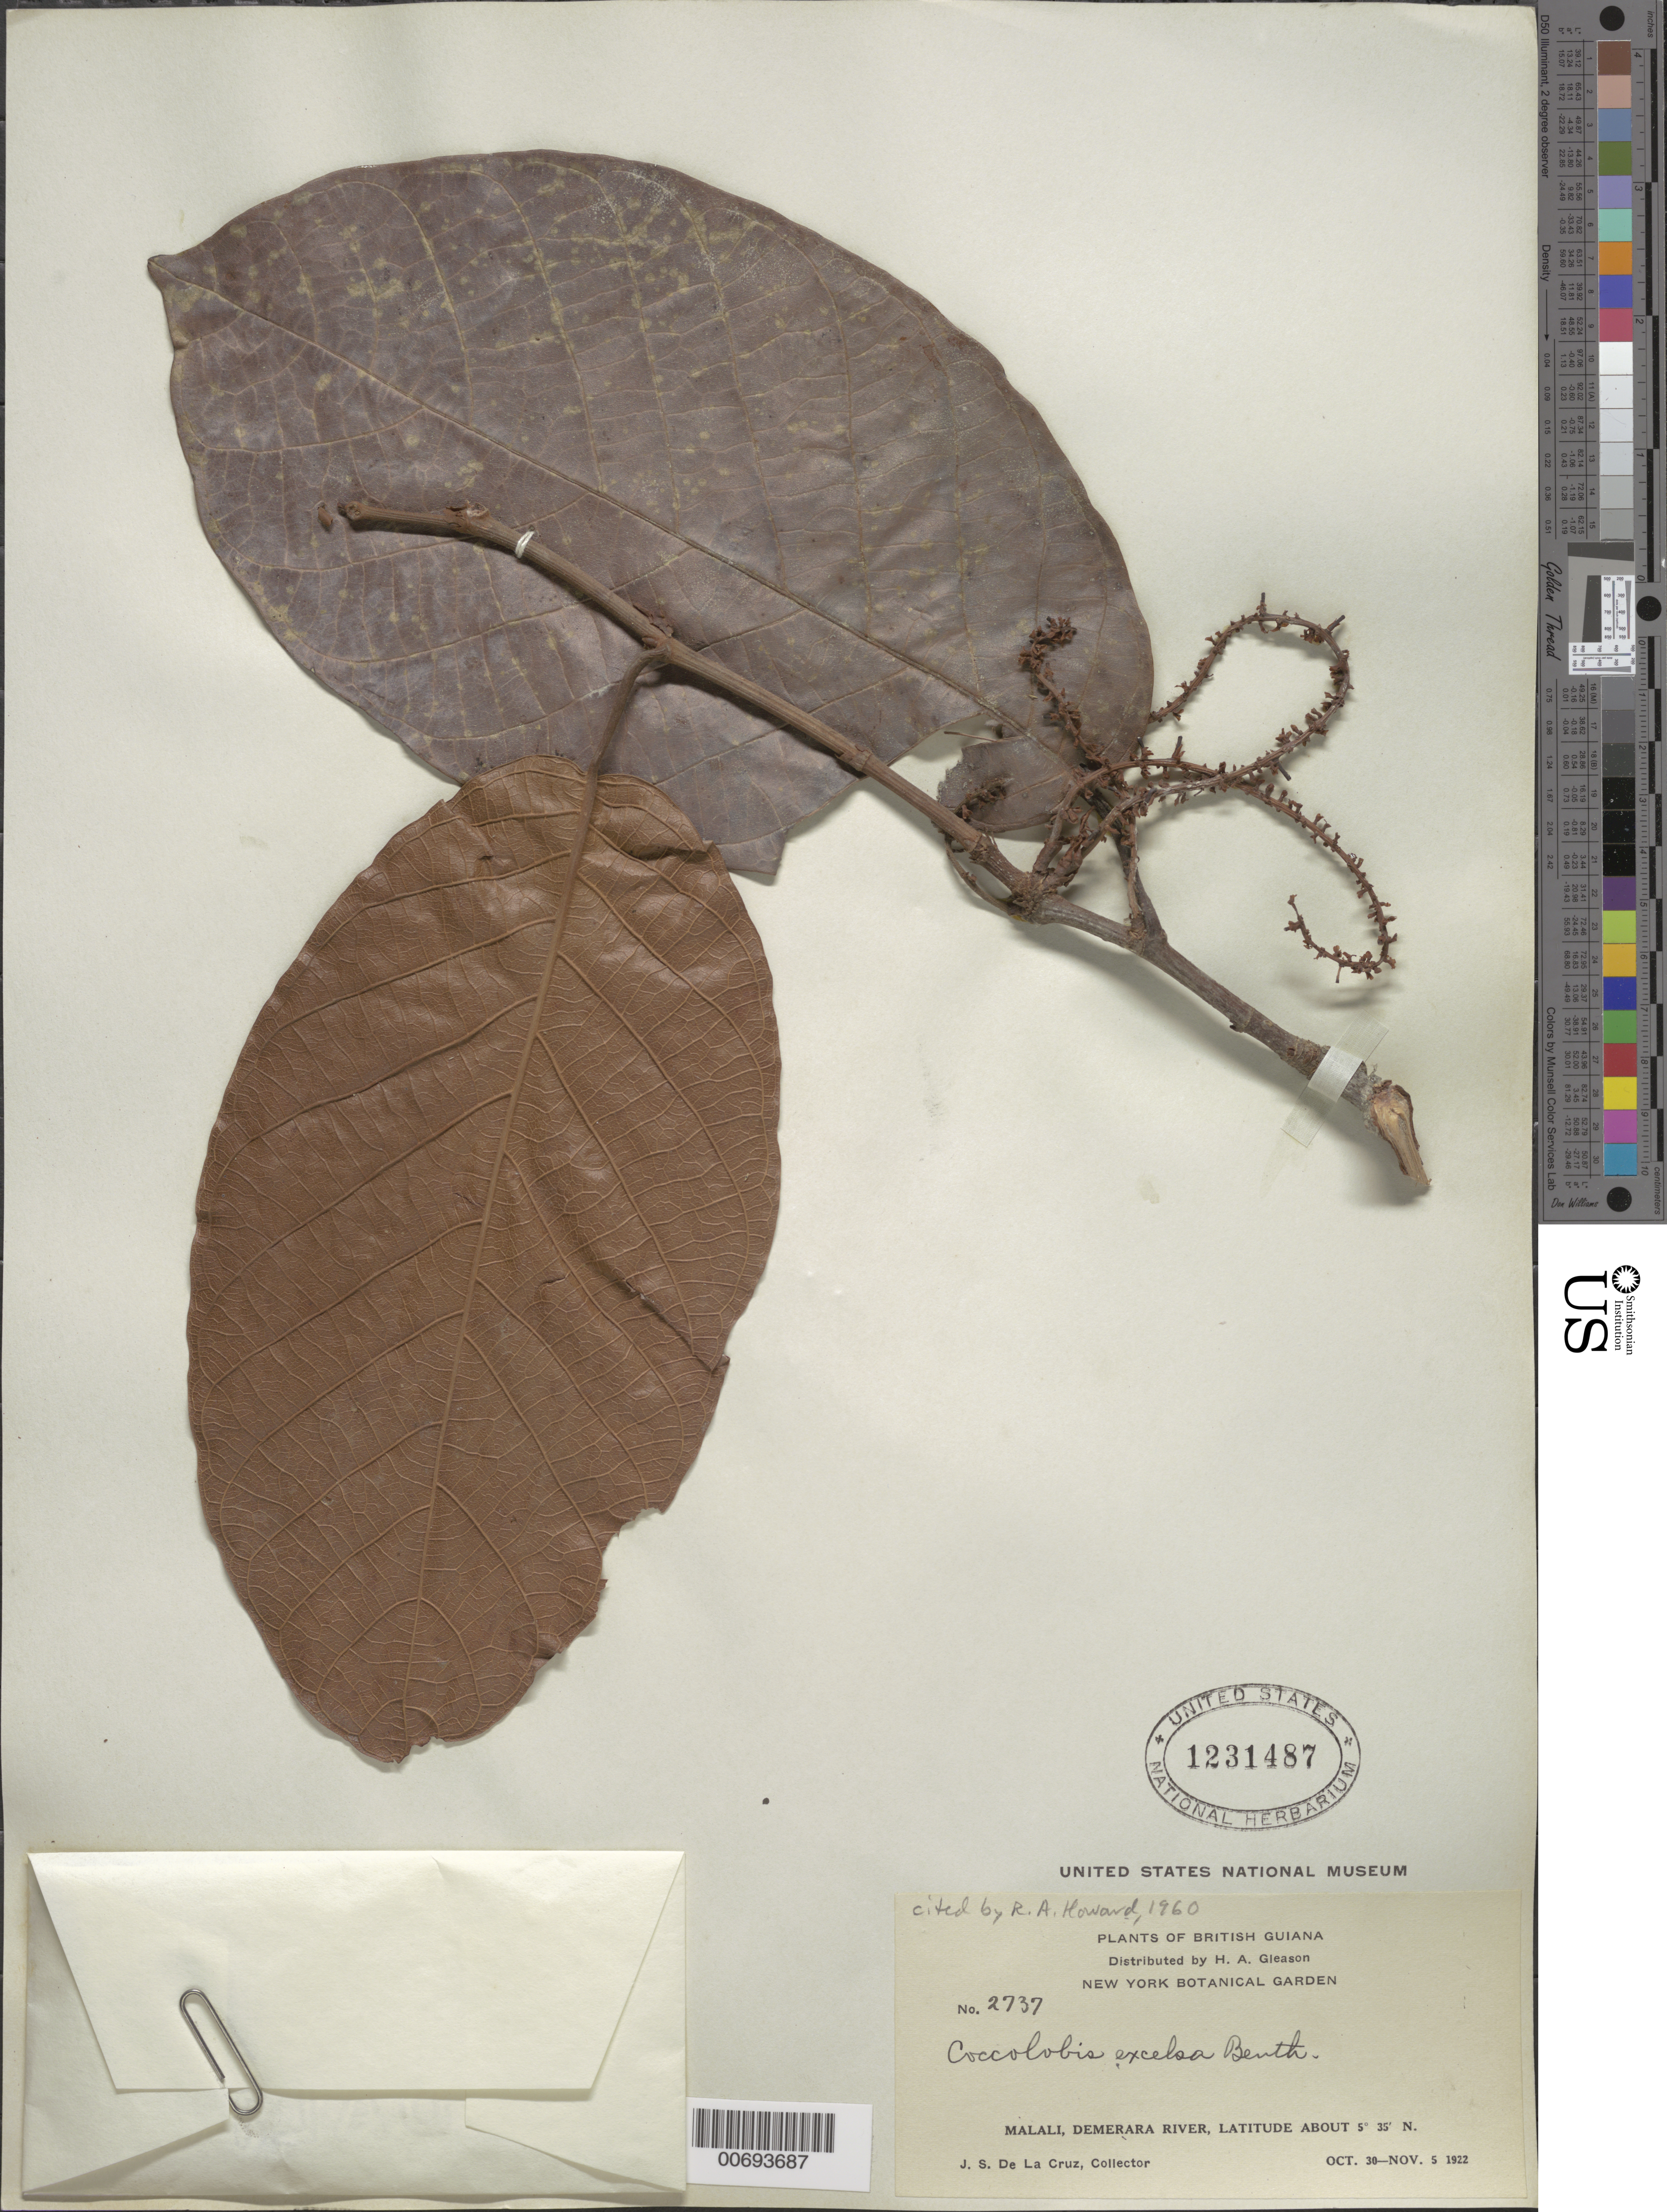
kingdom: Plantae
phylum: Tracheophyta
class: Magnoliopsida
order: Caryophyllales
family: Polygonaceae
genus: Coccoloba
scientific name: Coccoloba excelsa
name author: Benth.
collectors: J. S. de la Cruz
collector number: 2737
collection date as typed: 30-Oct-22 to 5-Nov-22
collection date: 1922-10-30/1922-11-05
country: Guyana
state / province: U. Demerara-Berbice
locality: Malali, Demerara R.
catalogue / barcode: US 1231487